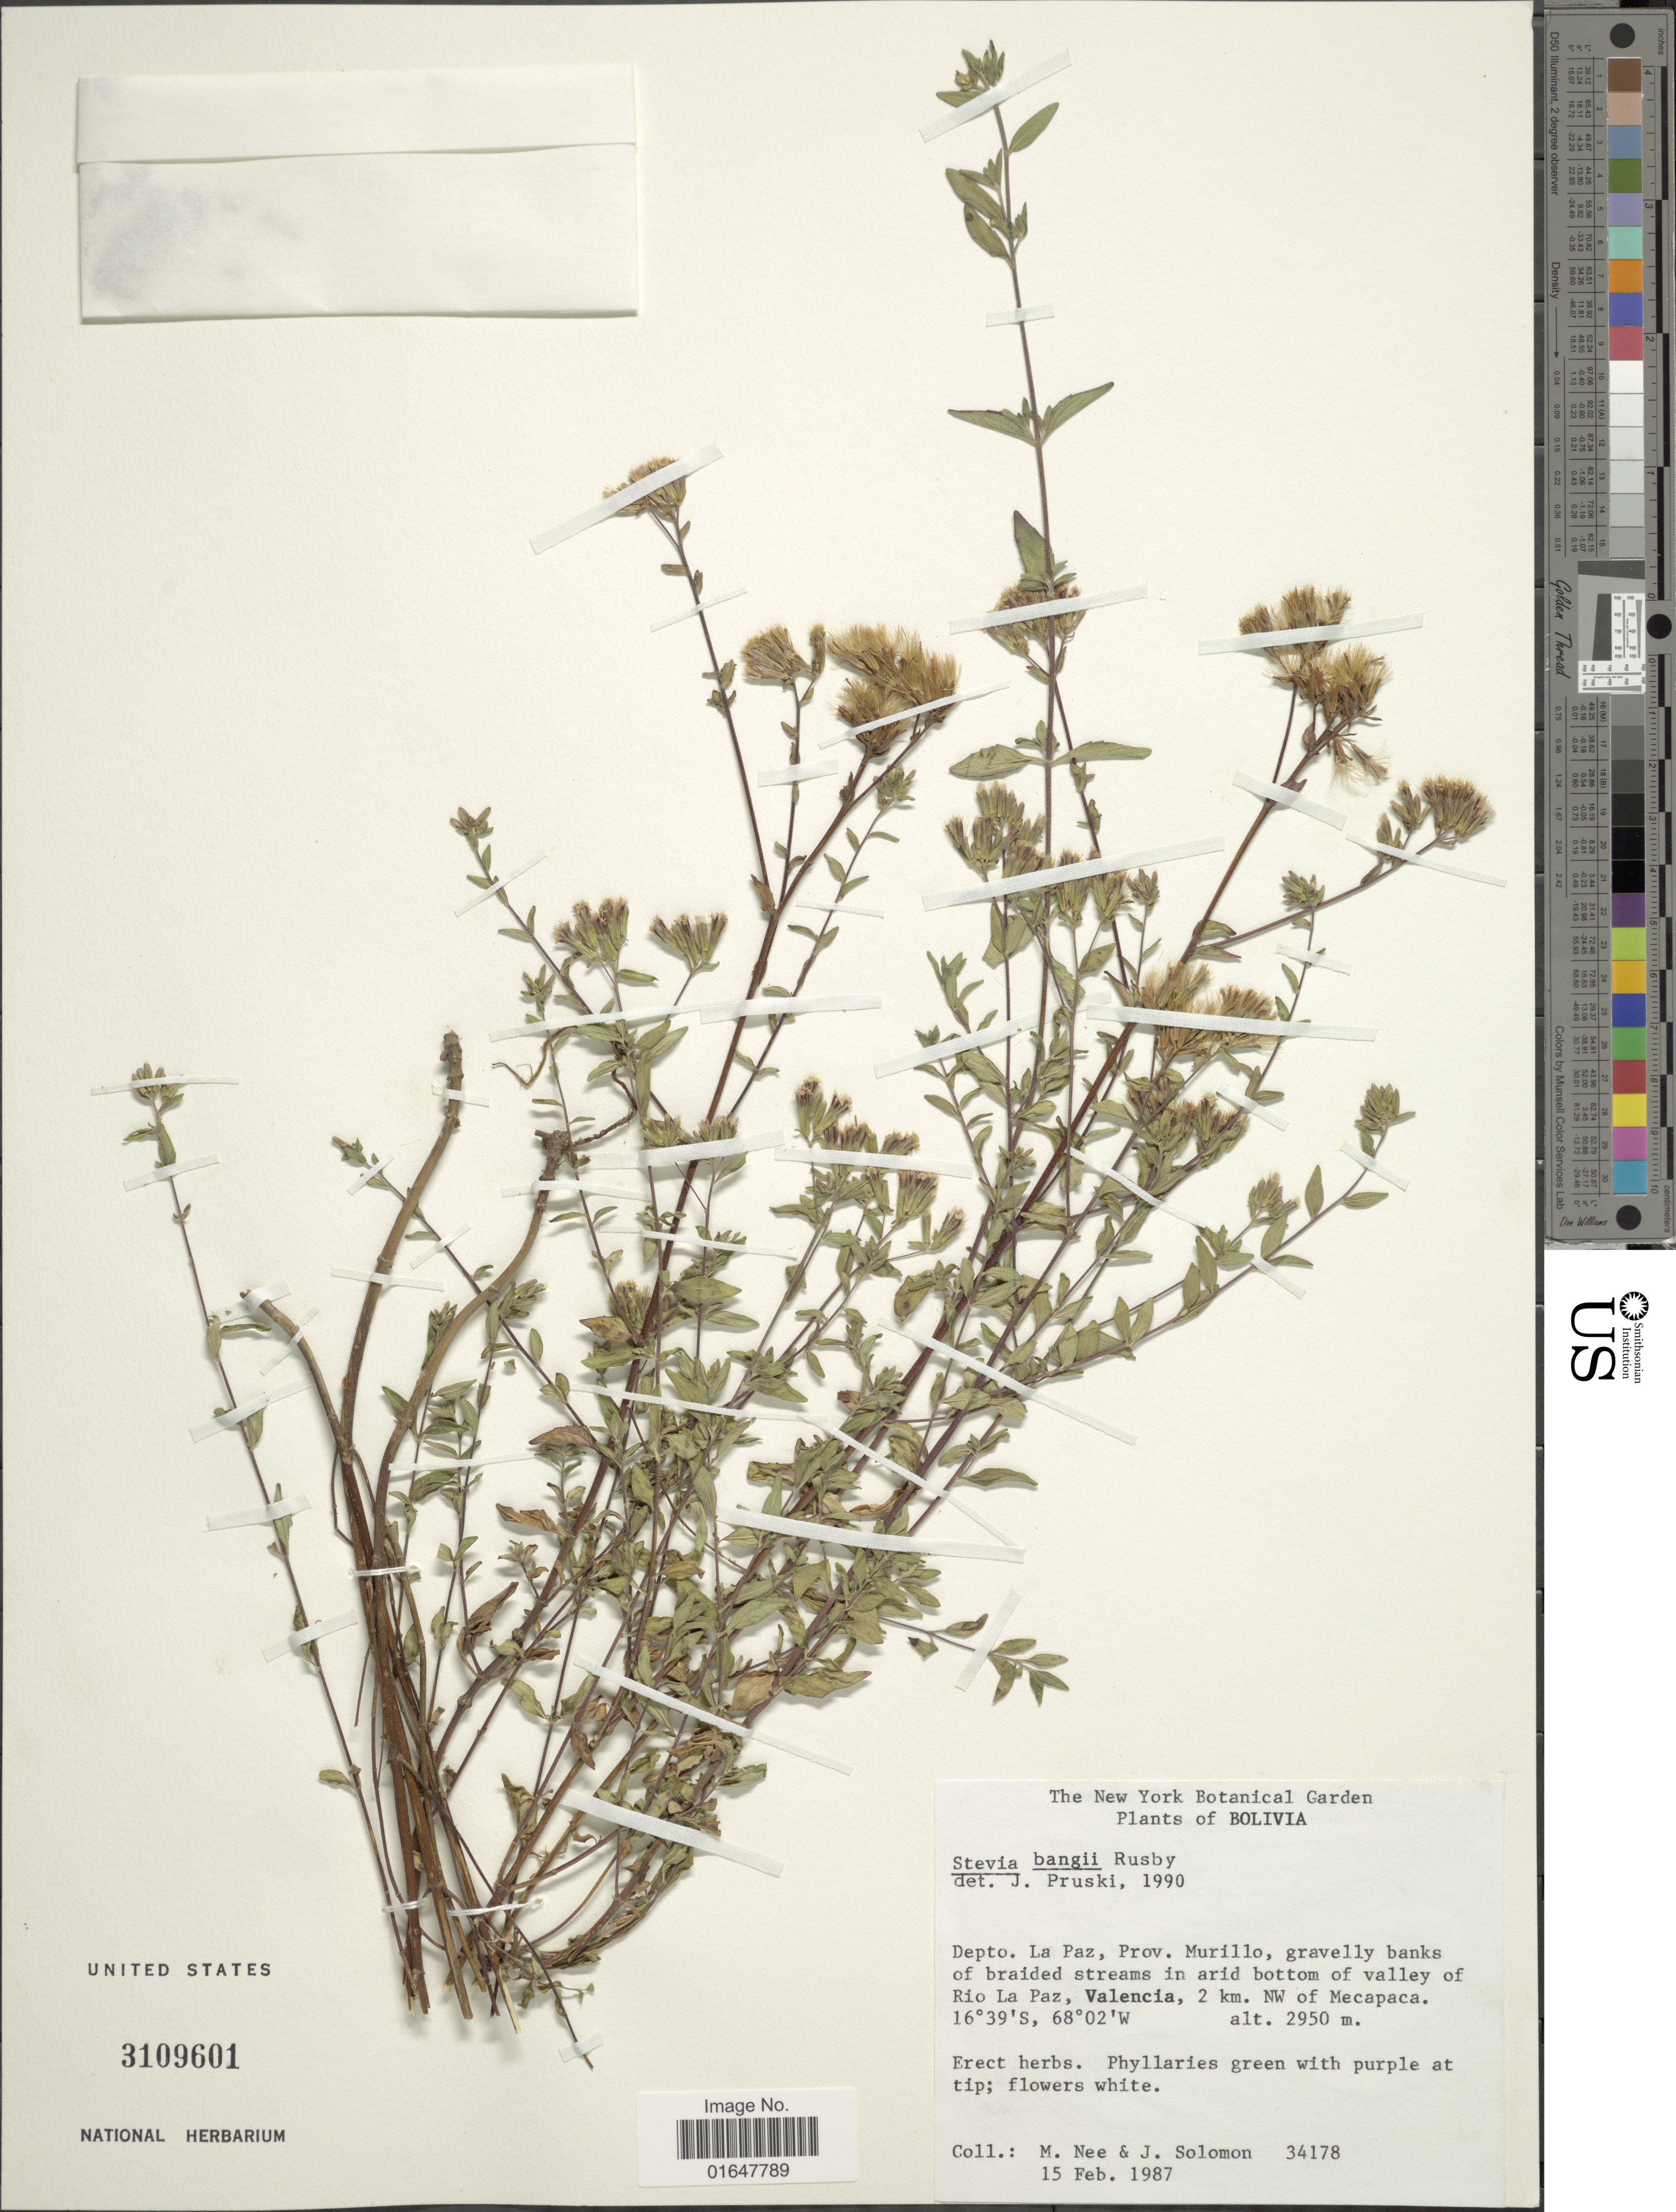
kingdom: Plantae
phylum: Tracheophyta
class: Magnoliopsida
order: Asterales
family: Asteraceae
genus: Stevia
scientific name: Stevia bangii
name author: Rusby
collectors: M. Nee & J. Solomon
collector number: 34178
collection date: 1987-02-15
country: Bolivia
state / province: La Paz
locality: Prov. Murillo, bottom of valley of Rio La Paz, Valencia, 2 km NW of Mecapaca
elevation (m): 2950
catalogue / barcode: US 3109601